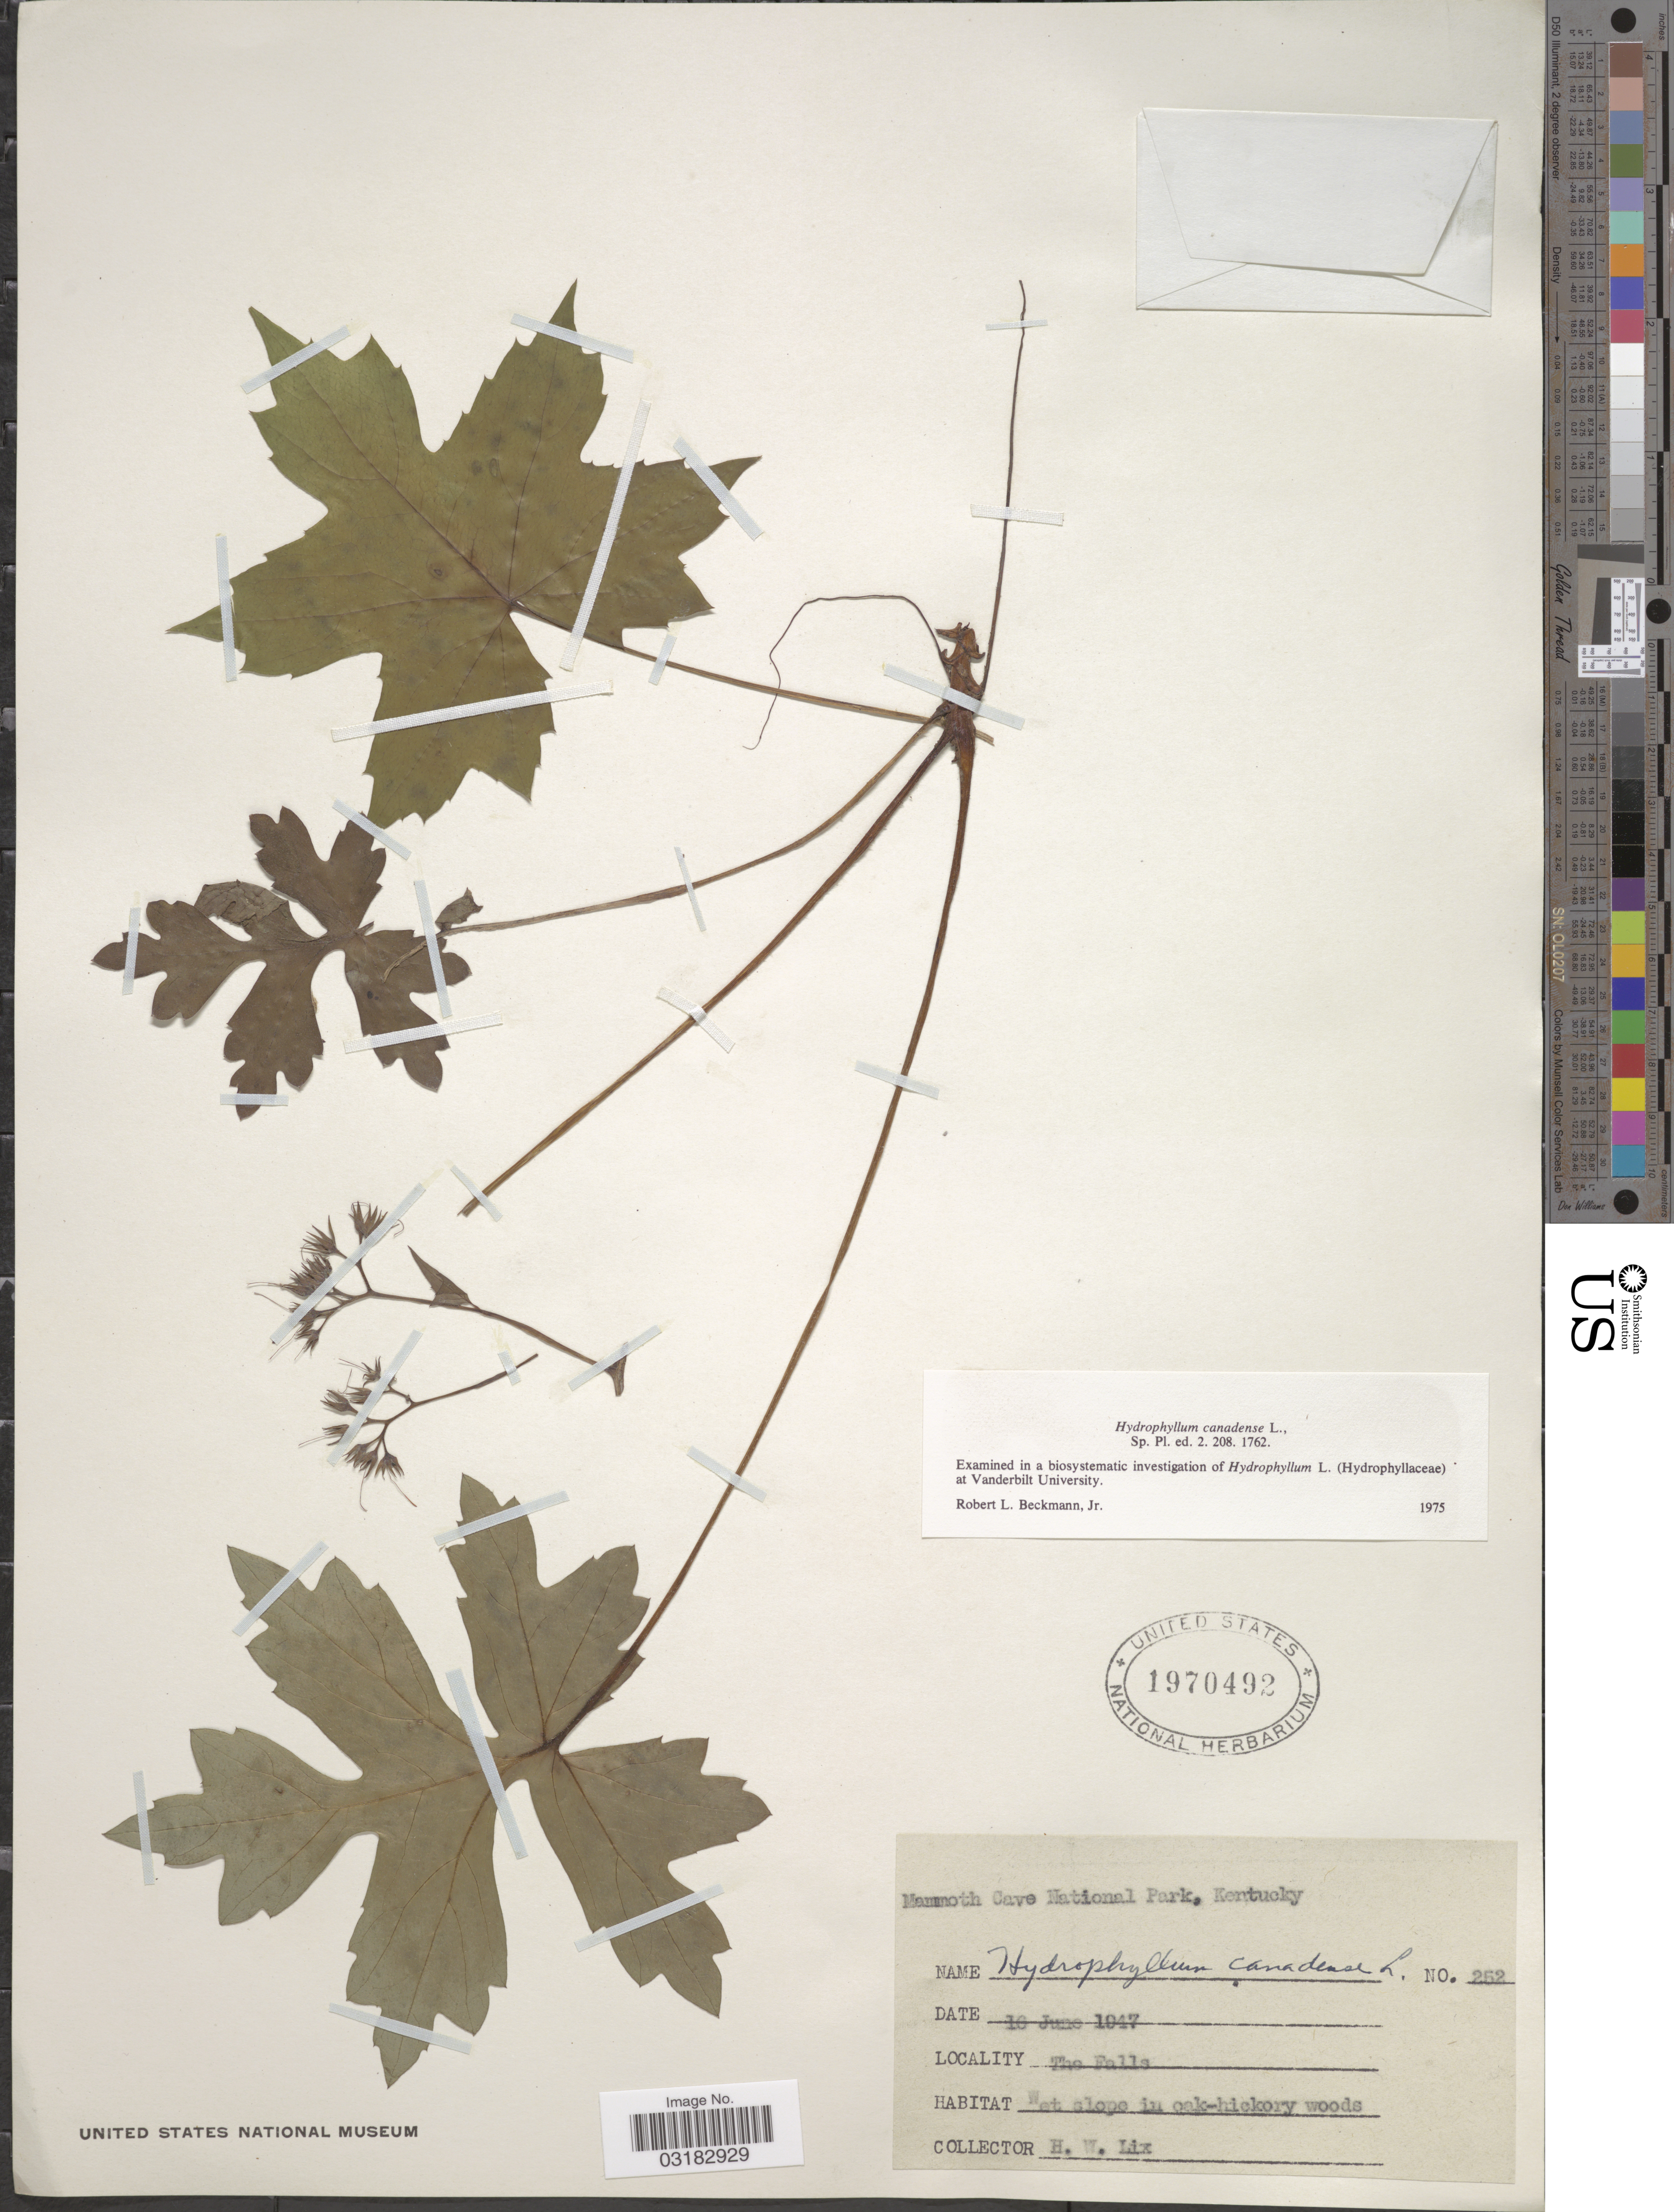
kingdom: Plantae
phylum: Tracheophyta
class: Magnoliopsida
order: Boraginales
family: Hydrophyllaceae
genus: Hydrophyllum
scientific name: Hydrophyllum canadense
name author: L.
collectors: H. W. Lix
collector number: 252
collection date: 1947-06-10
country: United States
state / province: Kentucky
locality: Mammoth Cave National Park. The Falls.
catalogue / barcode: US 1970492